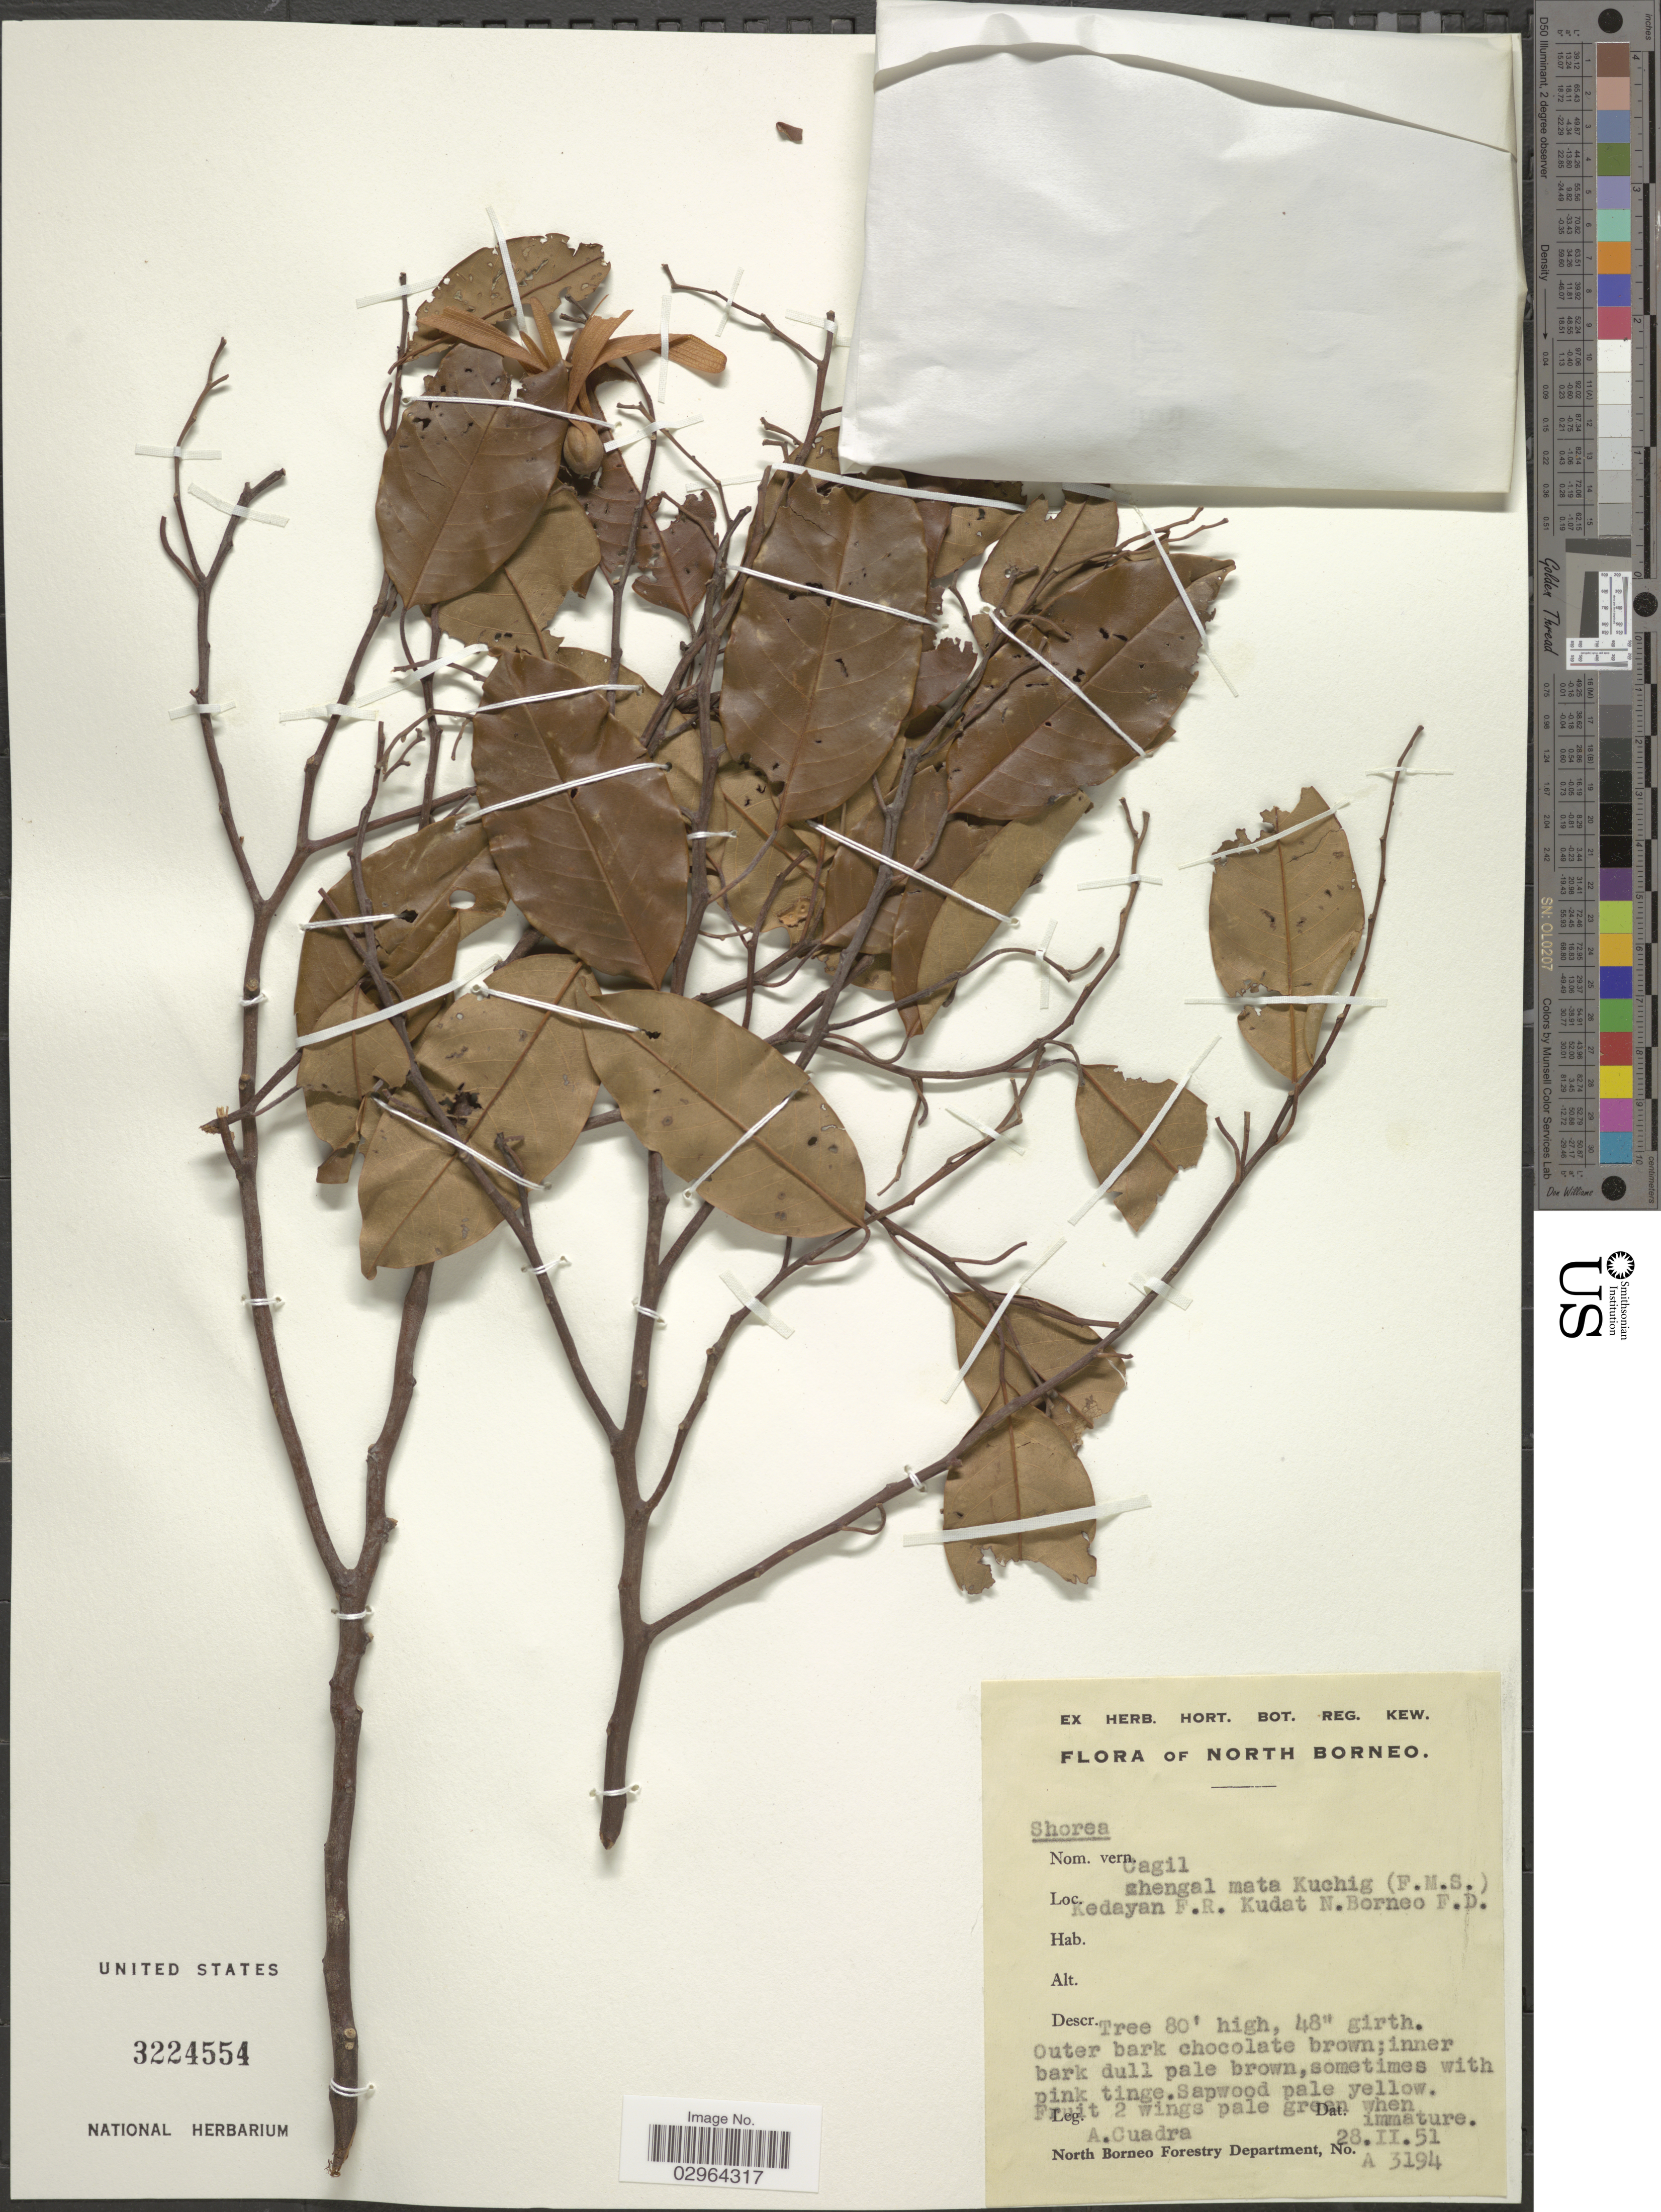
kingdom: Plantae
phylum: Tracheophyta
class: Magnoliopsida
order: Malvales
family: Dipterocarpaceae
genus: Anthoshorea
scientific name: Anthoshorea gratissima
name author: (Wall. ex Kurz) P.S. Ashton & J. Heck.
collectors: A. Cuadra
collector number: A3194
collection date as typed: Transcribed d/m/y: 28/2/51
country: Malaysia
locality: North Borneo. Kedayan F.R. Kudat N. Borneo F.D.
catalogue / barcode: US 3224554